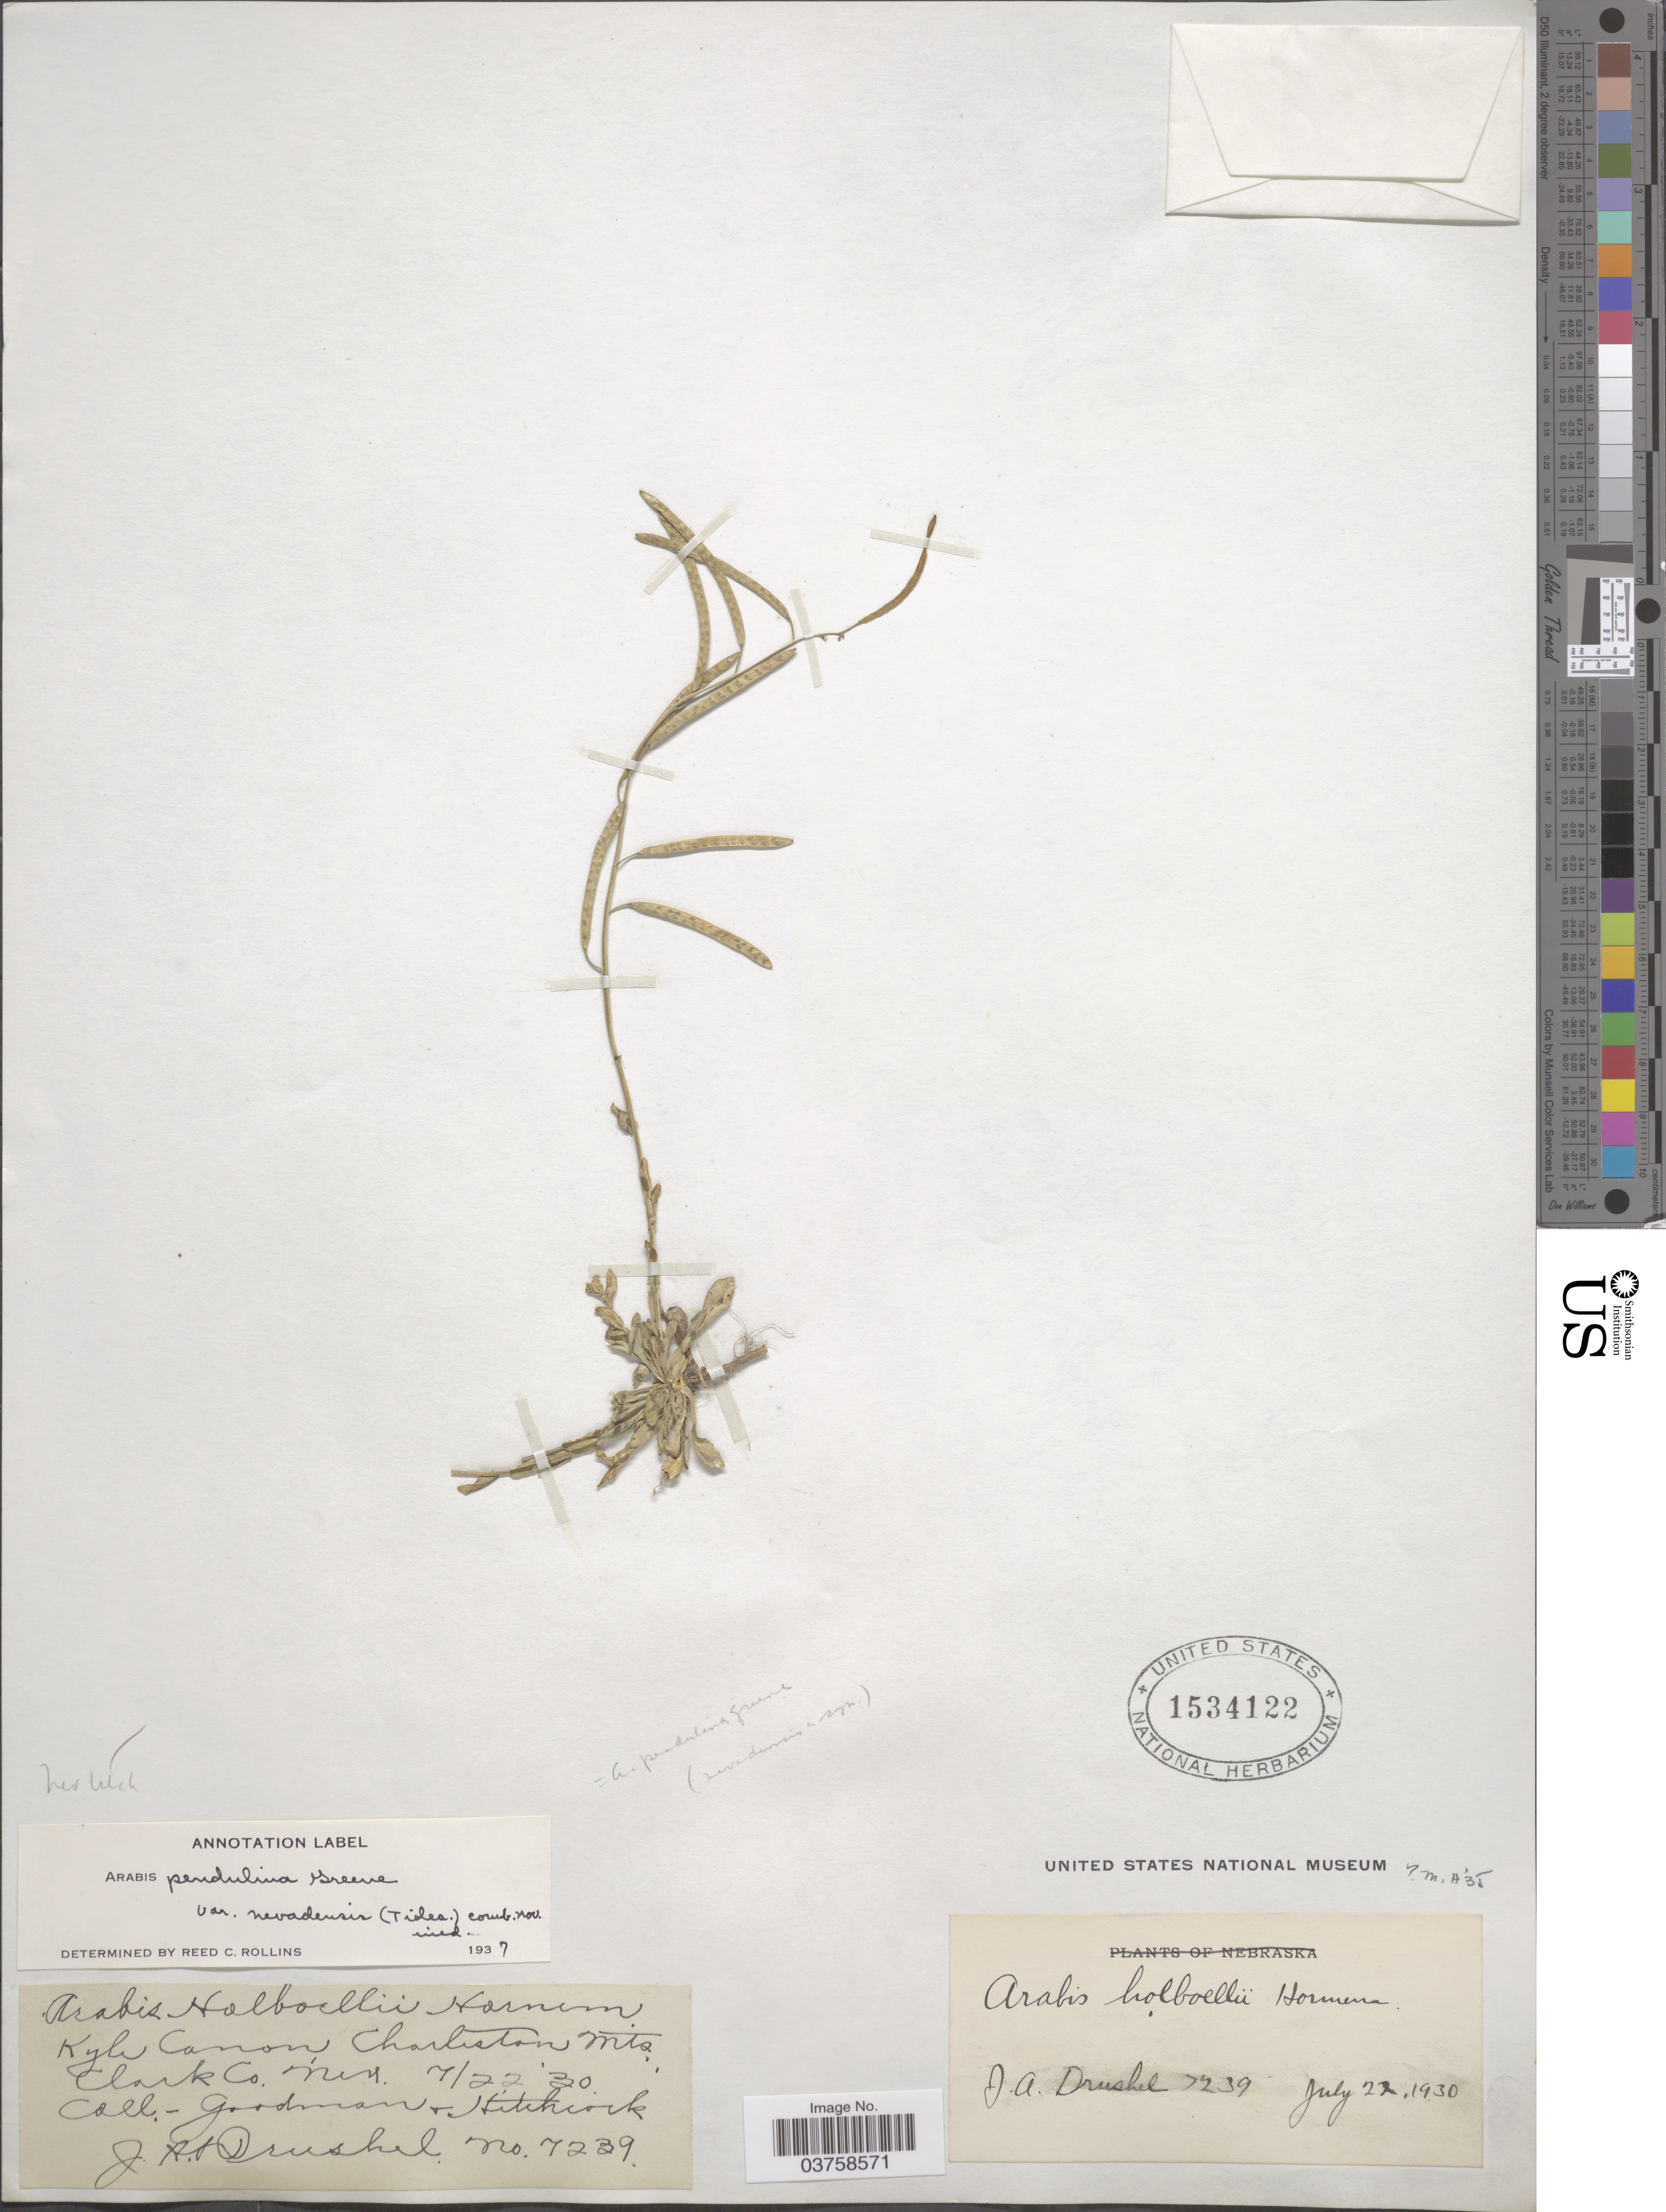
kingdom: Plantae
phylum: Tracheophyta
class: Magnoliopsida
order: Brassicales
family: Brassicaceae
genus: Arabis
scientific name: Arabis pendulina var. pendulina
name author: Greene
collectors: J. A. Drushel, Goodman & -- Hitchcock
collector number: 7239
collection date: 1930-07-22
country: United States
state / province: Nevada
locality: Kyle Canon Charleston Mts. Clark Co.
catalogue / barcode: US 1534122